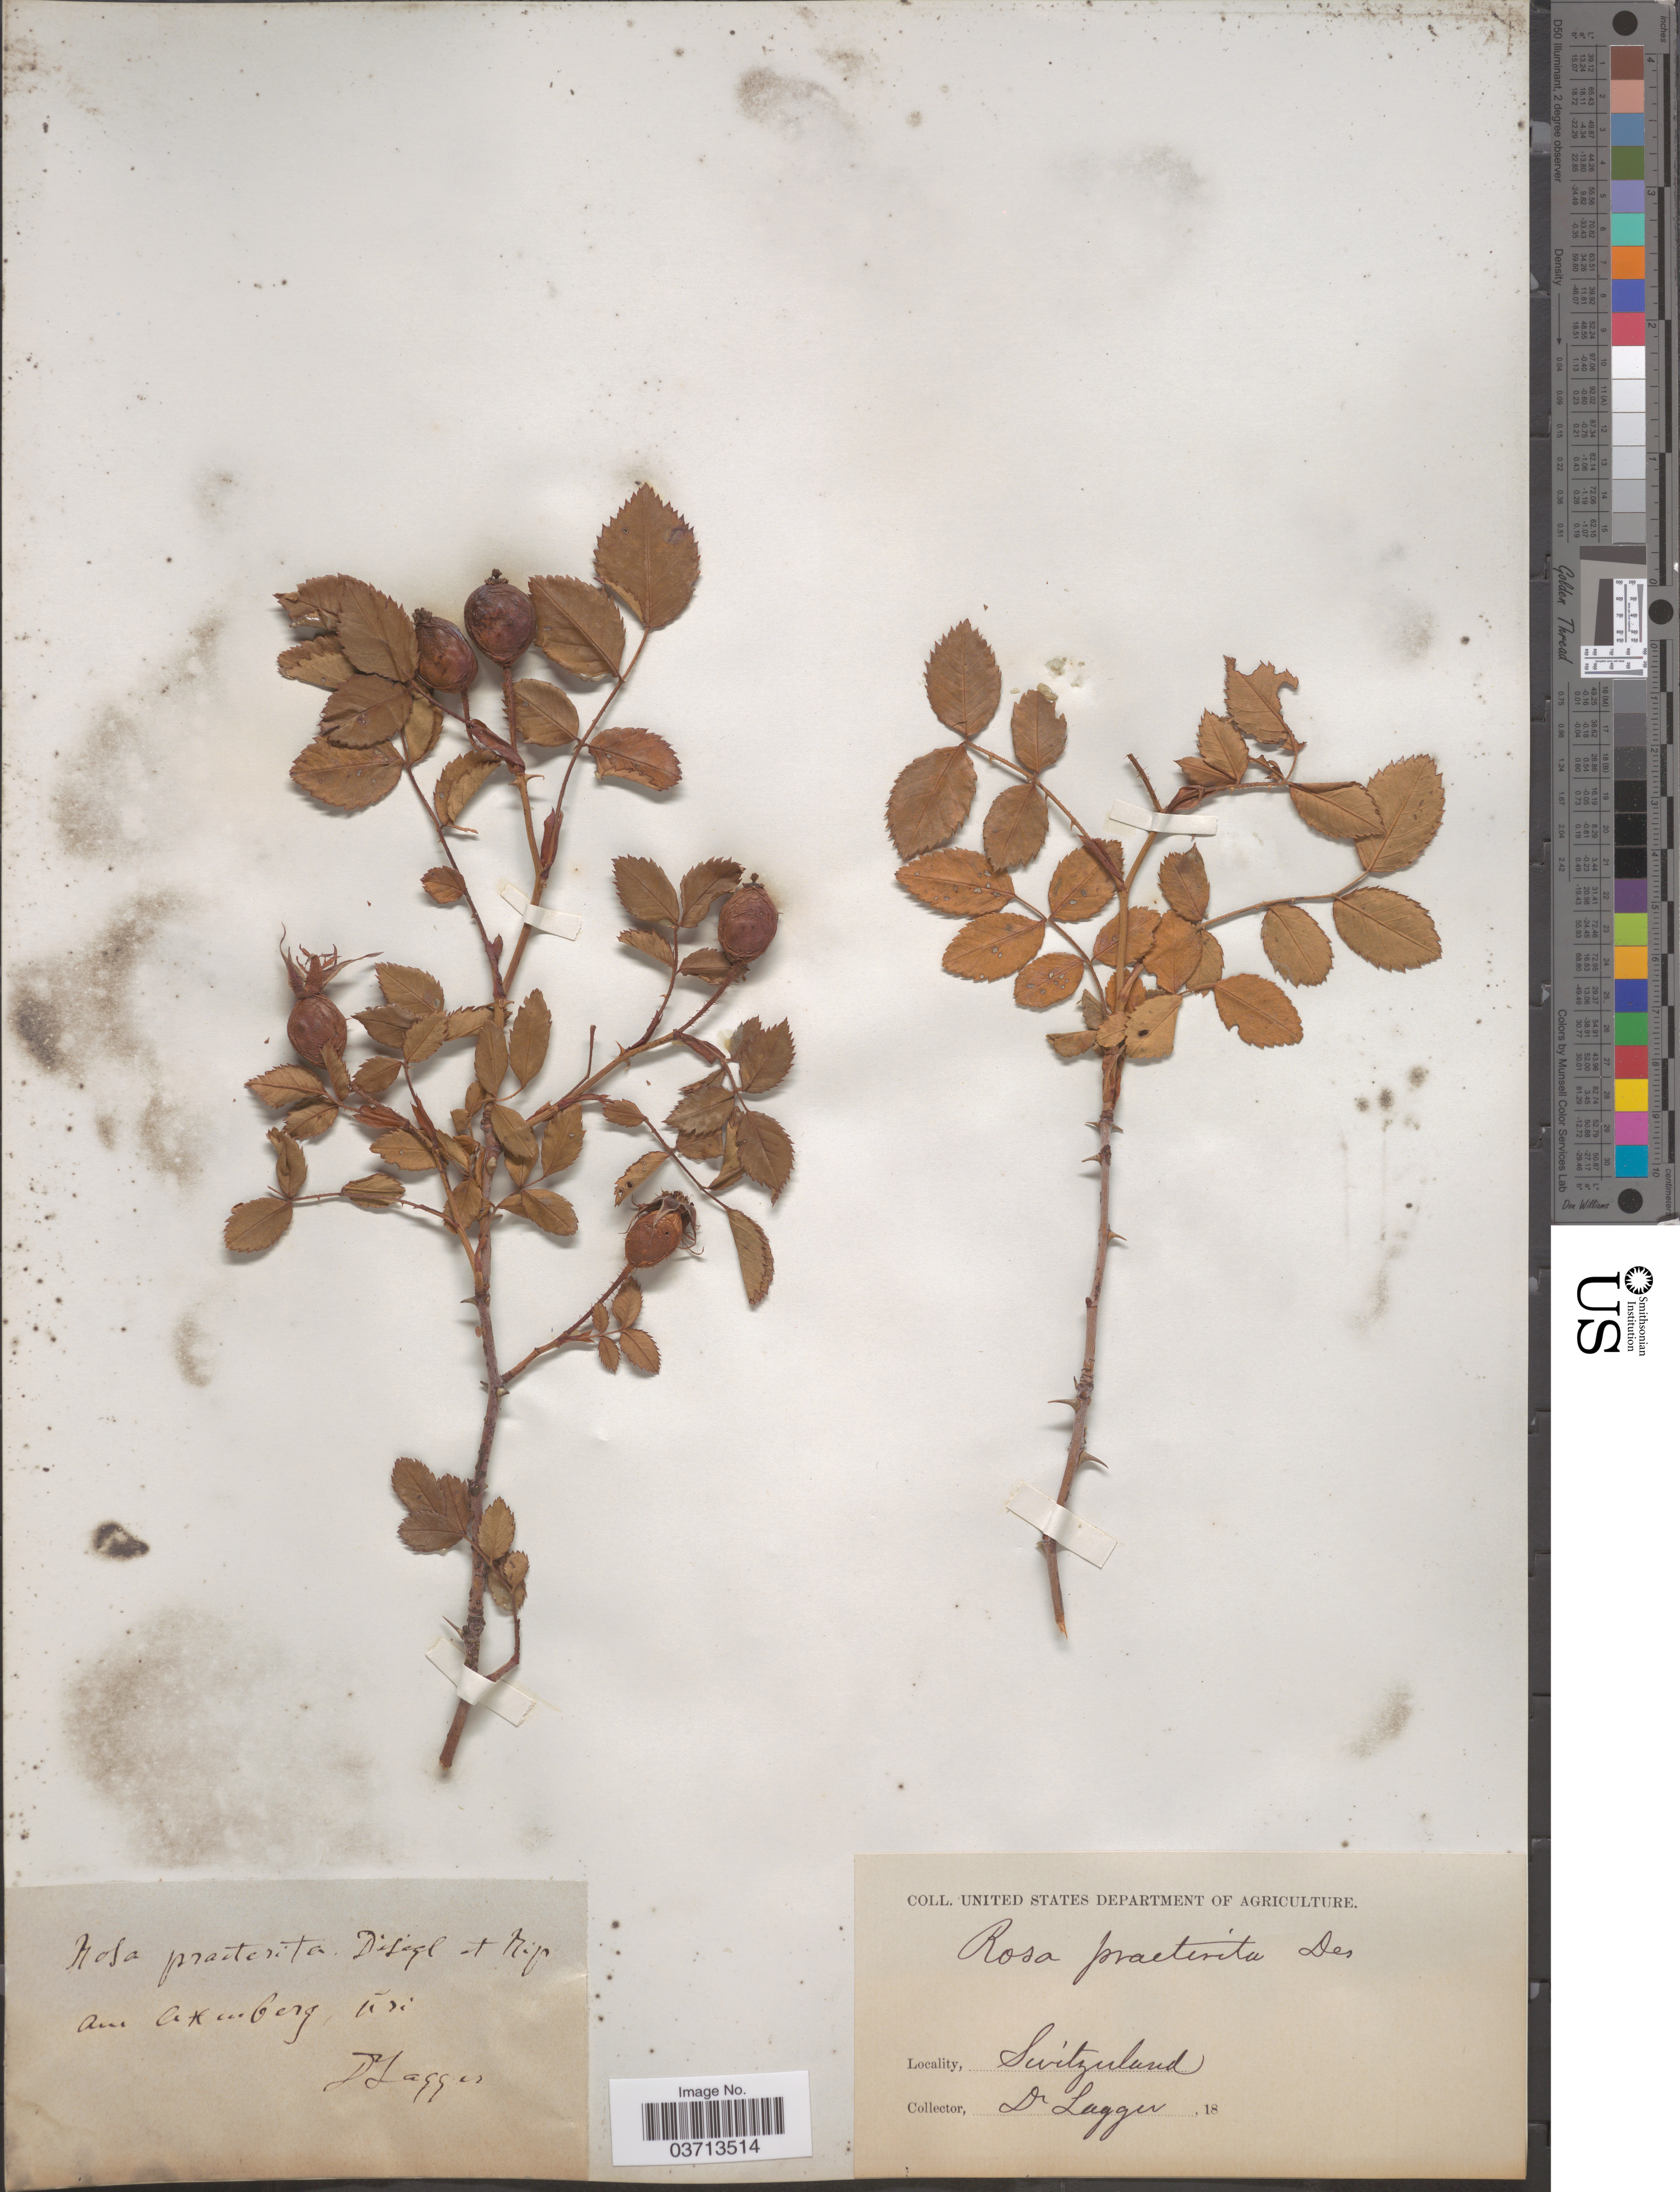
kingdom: Plantae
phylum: Tracheophyta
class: Magnoliopsida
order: Rosales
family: Rosaceae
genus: Rosa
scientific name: Rosa praeterita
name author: Ripart ex Déségl.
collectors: F. J. Lagger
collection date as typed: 18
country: Switzerland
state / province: Uri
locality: Am Altenberg